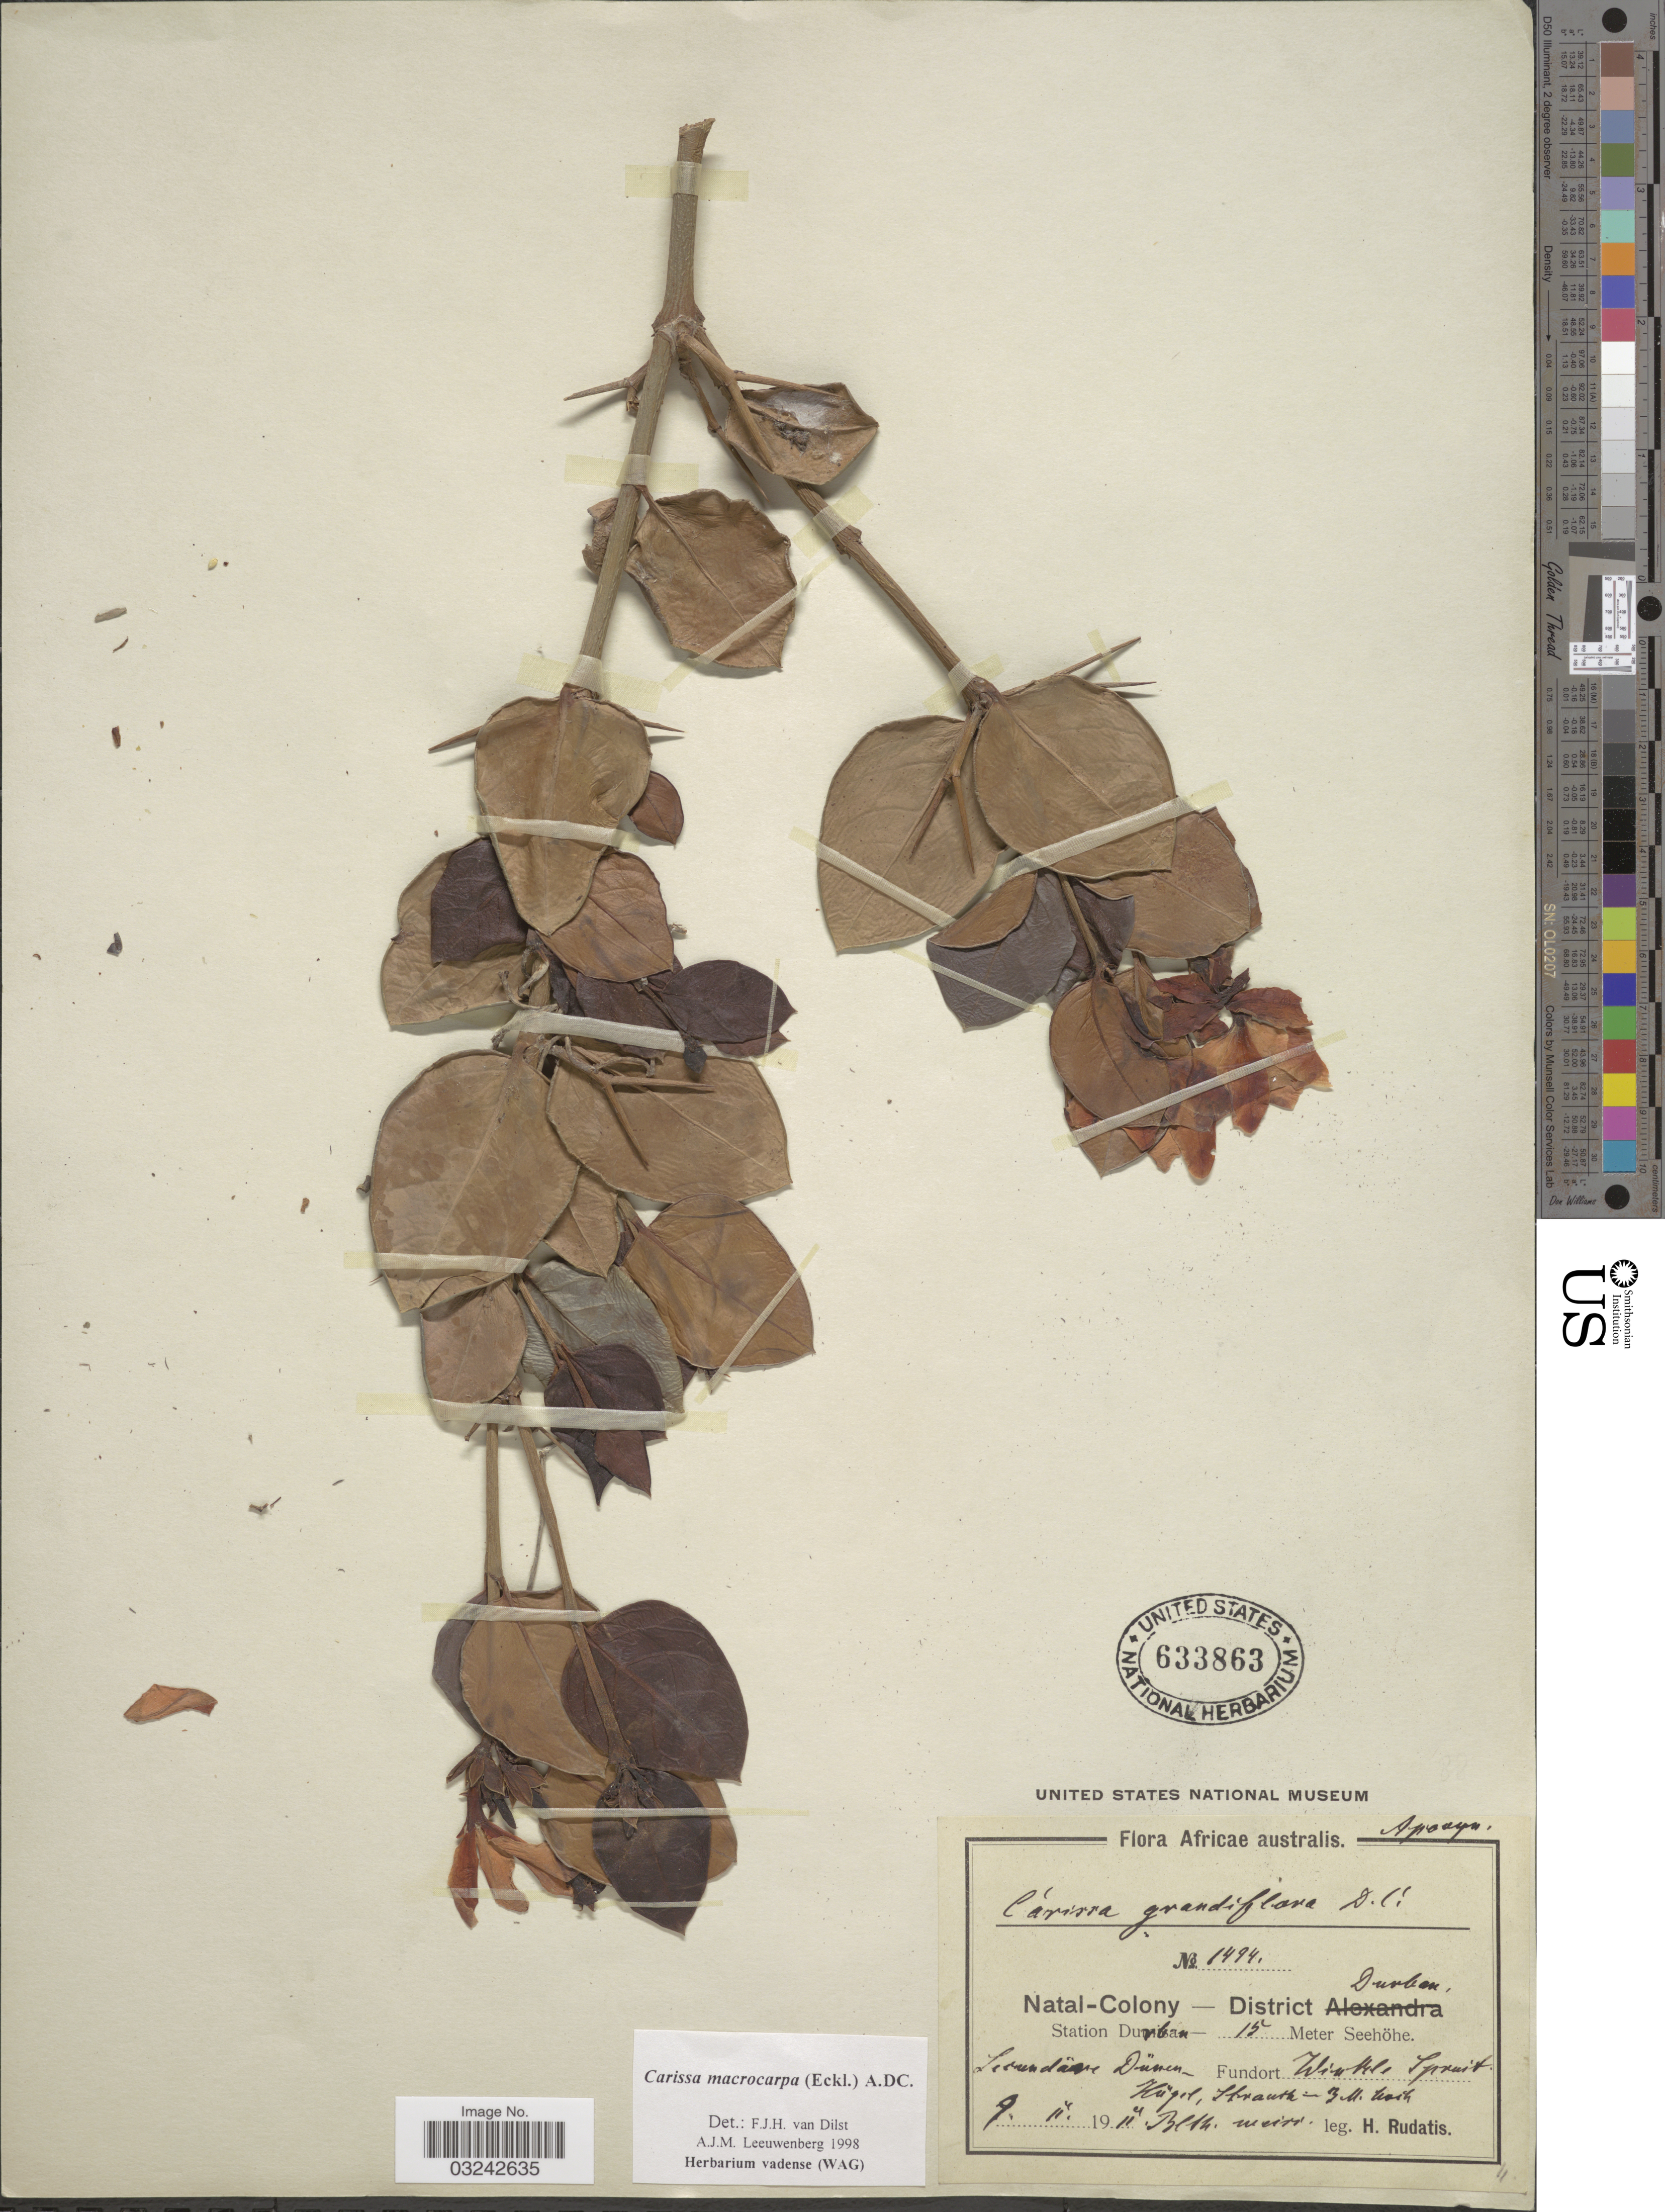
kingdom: Plantae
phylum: Tracheophyta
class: Magnoliopsida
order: Gentianales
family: Apocynaceae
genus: Carissa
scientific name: Carissa macrocarpa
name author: (Eckl.) A. DC.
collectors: H. Rudatis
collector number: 1494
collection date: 1911-11-09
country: South Africa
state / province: KwaZulu-Natal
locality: Africae australis. Natal-Colony - District Durban, Station Durban. Winkle Spruit.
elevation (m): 15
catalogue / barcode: US 633863